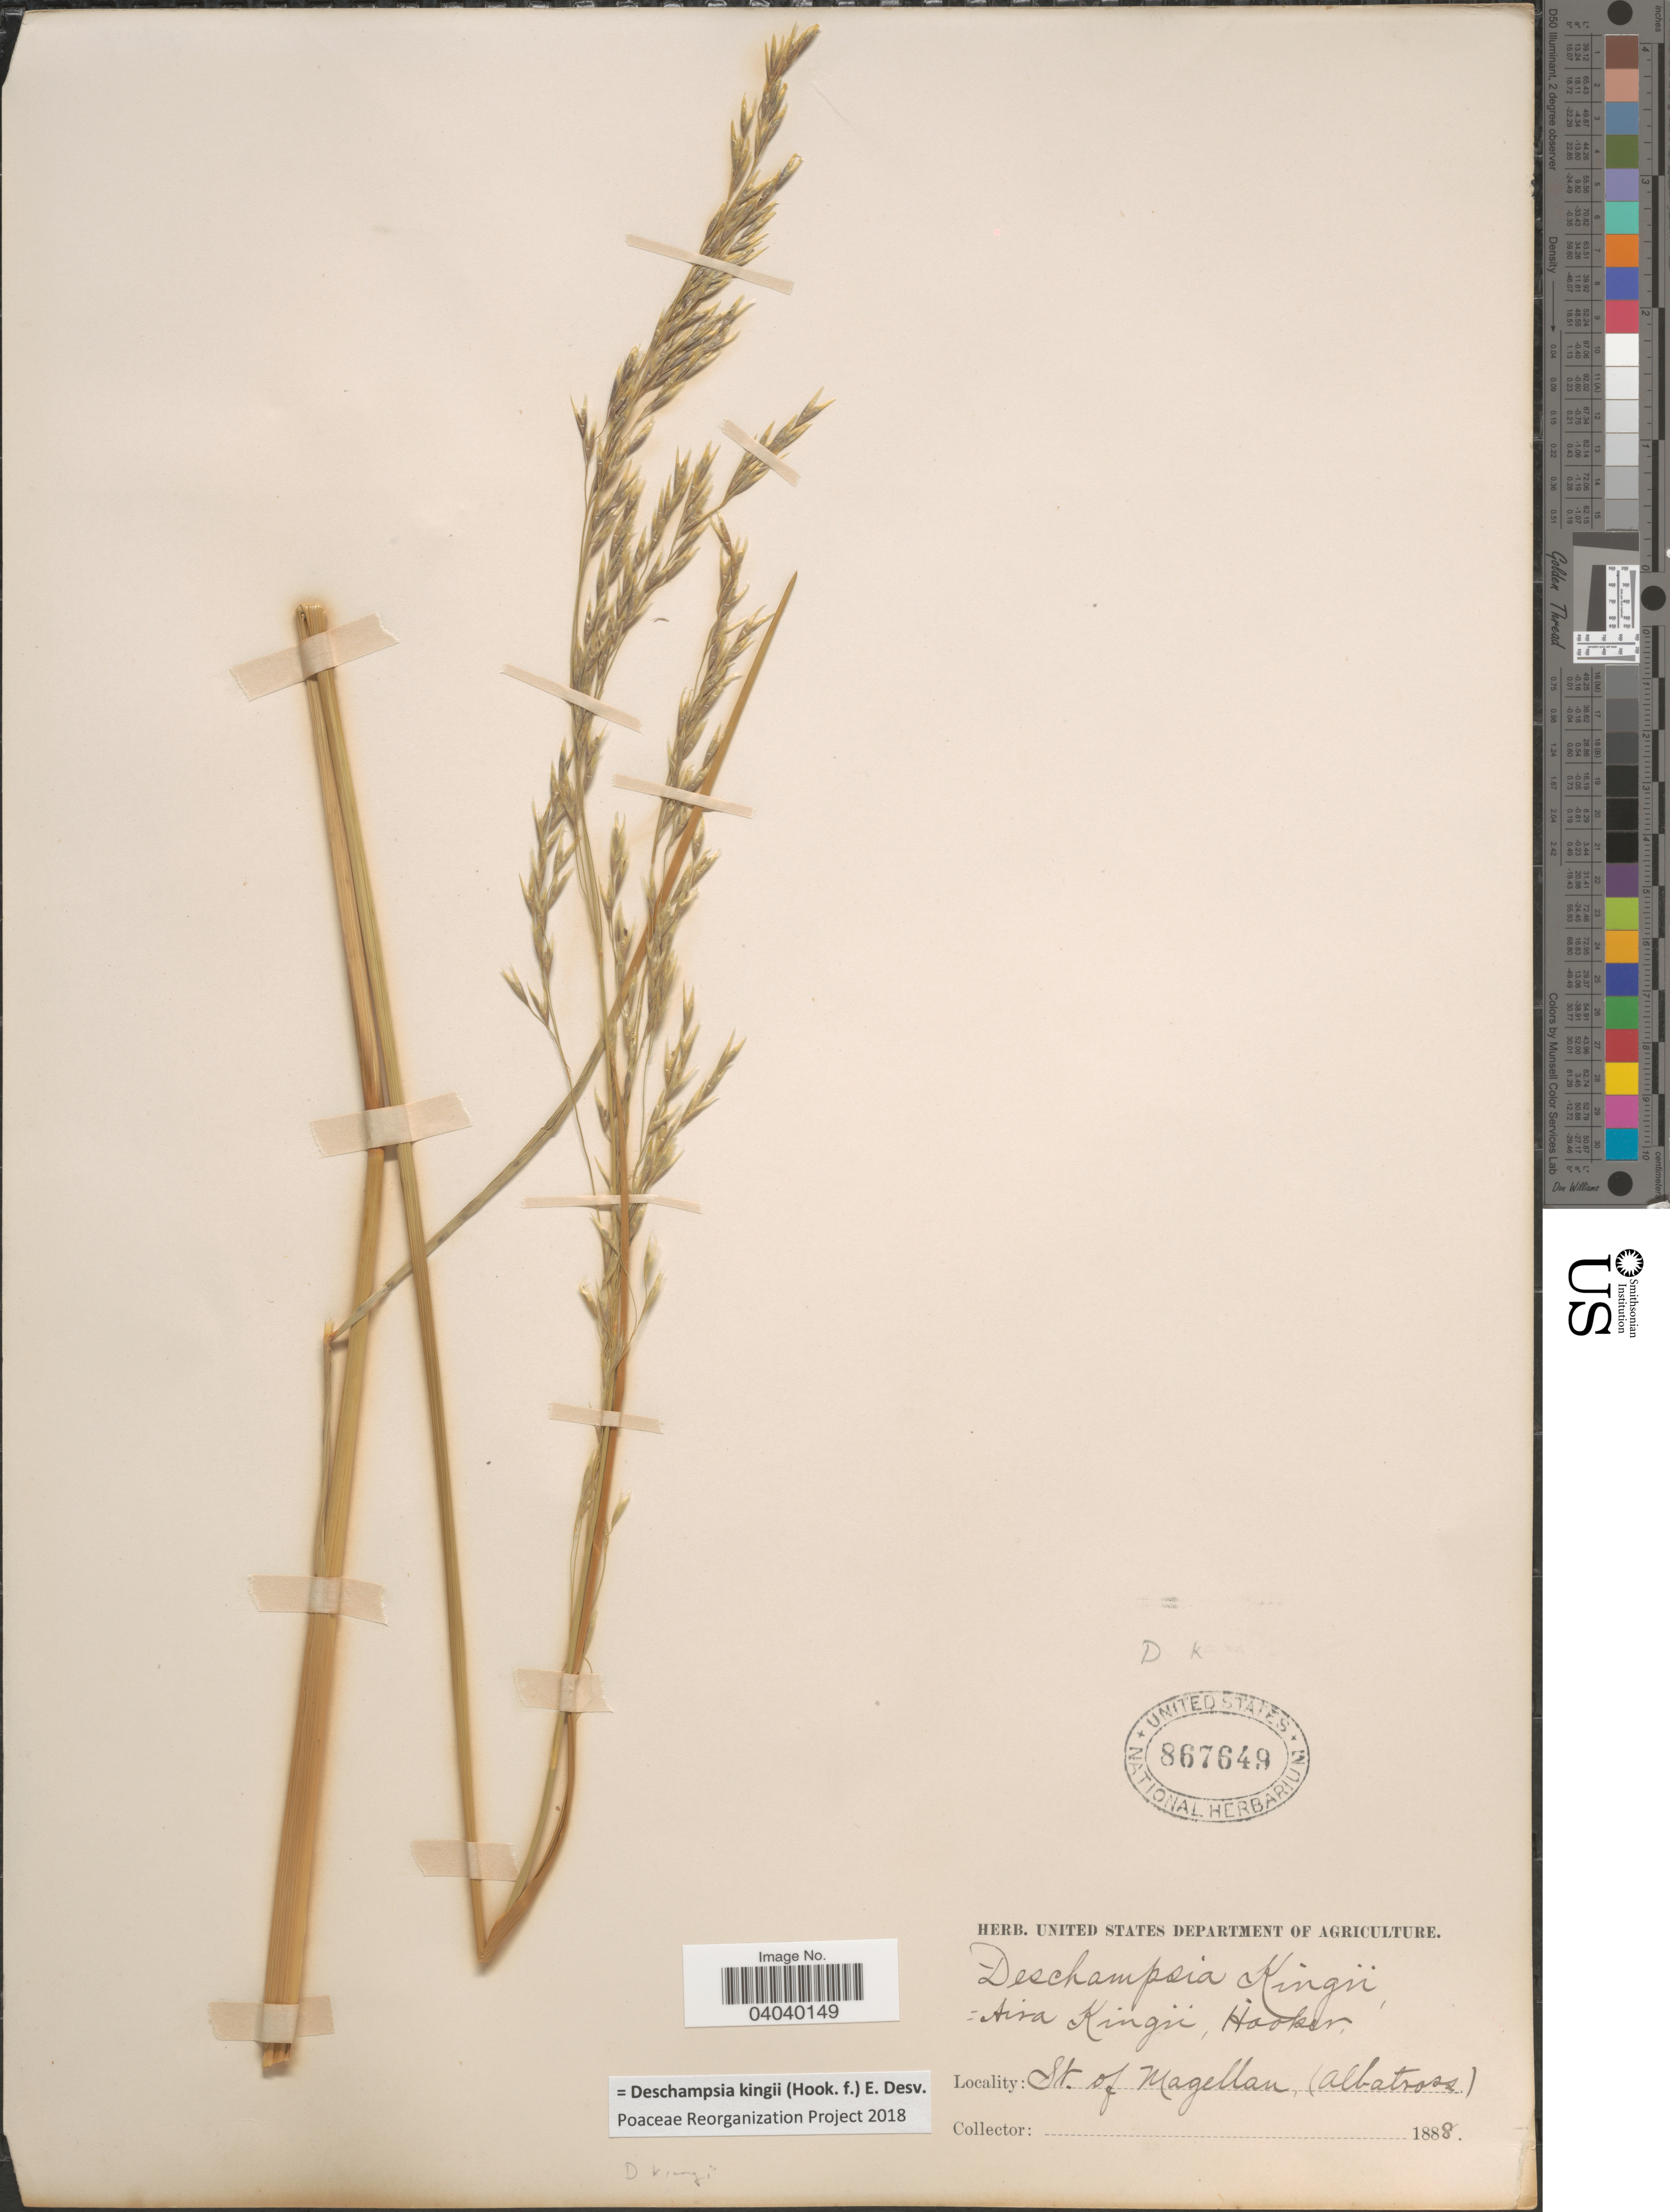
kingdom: Plantae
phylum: Tracheophyta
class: Liliopsida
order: Poales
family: Poaceae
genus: Deschampsia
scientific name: Deschampsia kingii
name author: (Hook. f.) É. Desv.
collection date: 1888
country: Chile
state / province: Magallanes y de la Antártica Chilena (XII)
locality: St. of Magellan (Albatross).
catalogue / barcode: US 867649